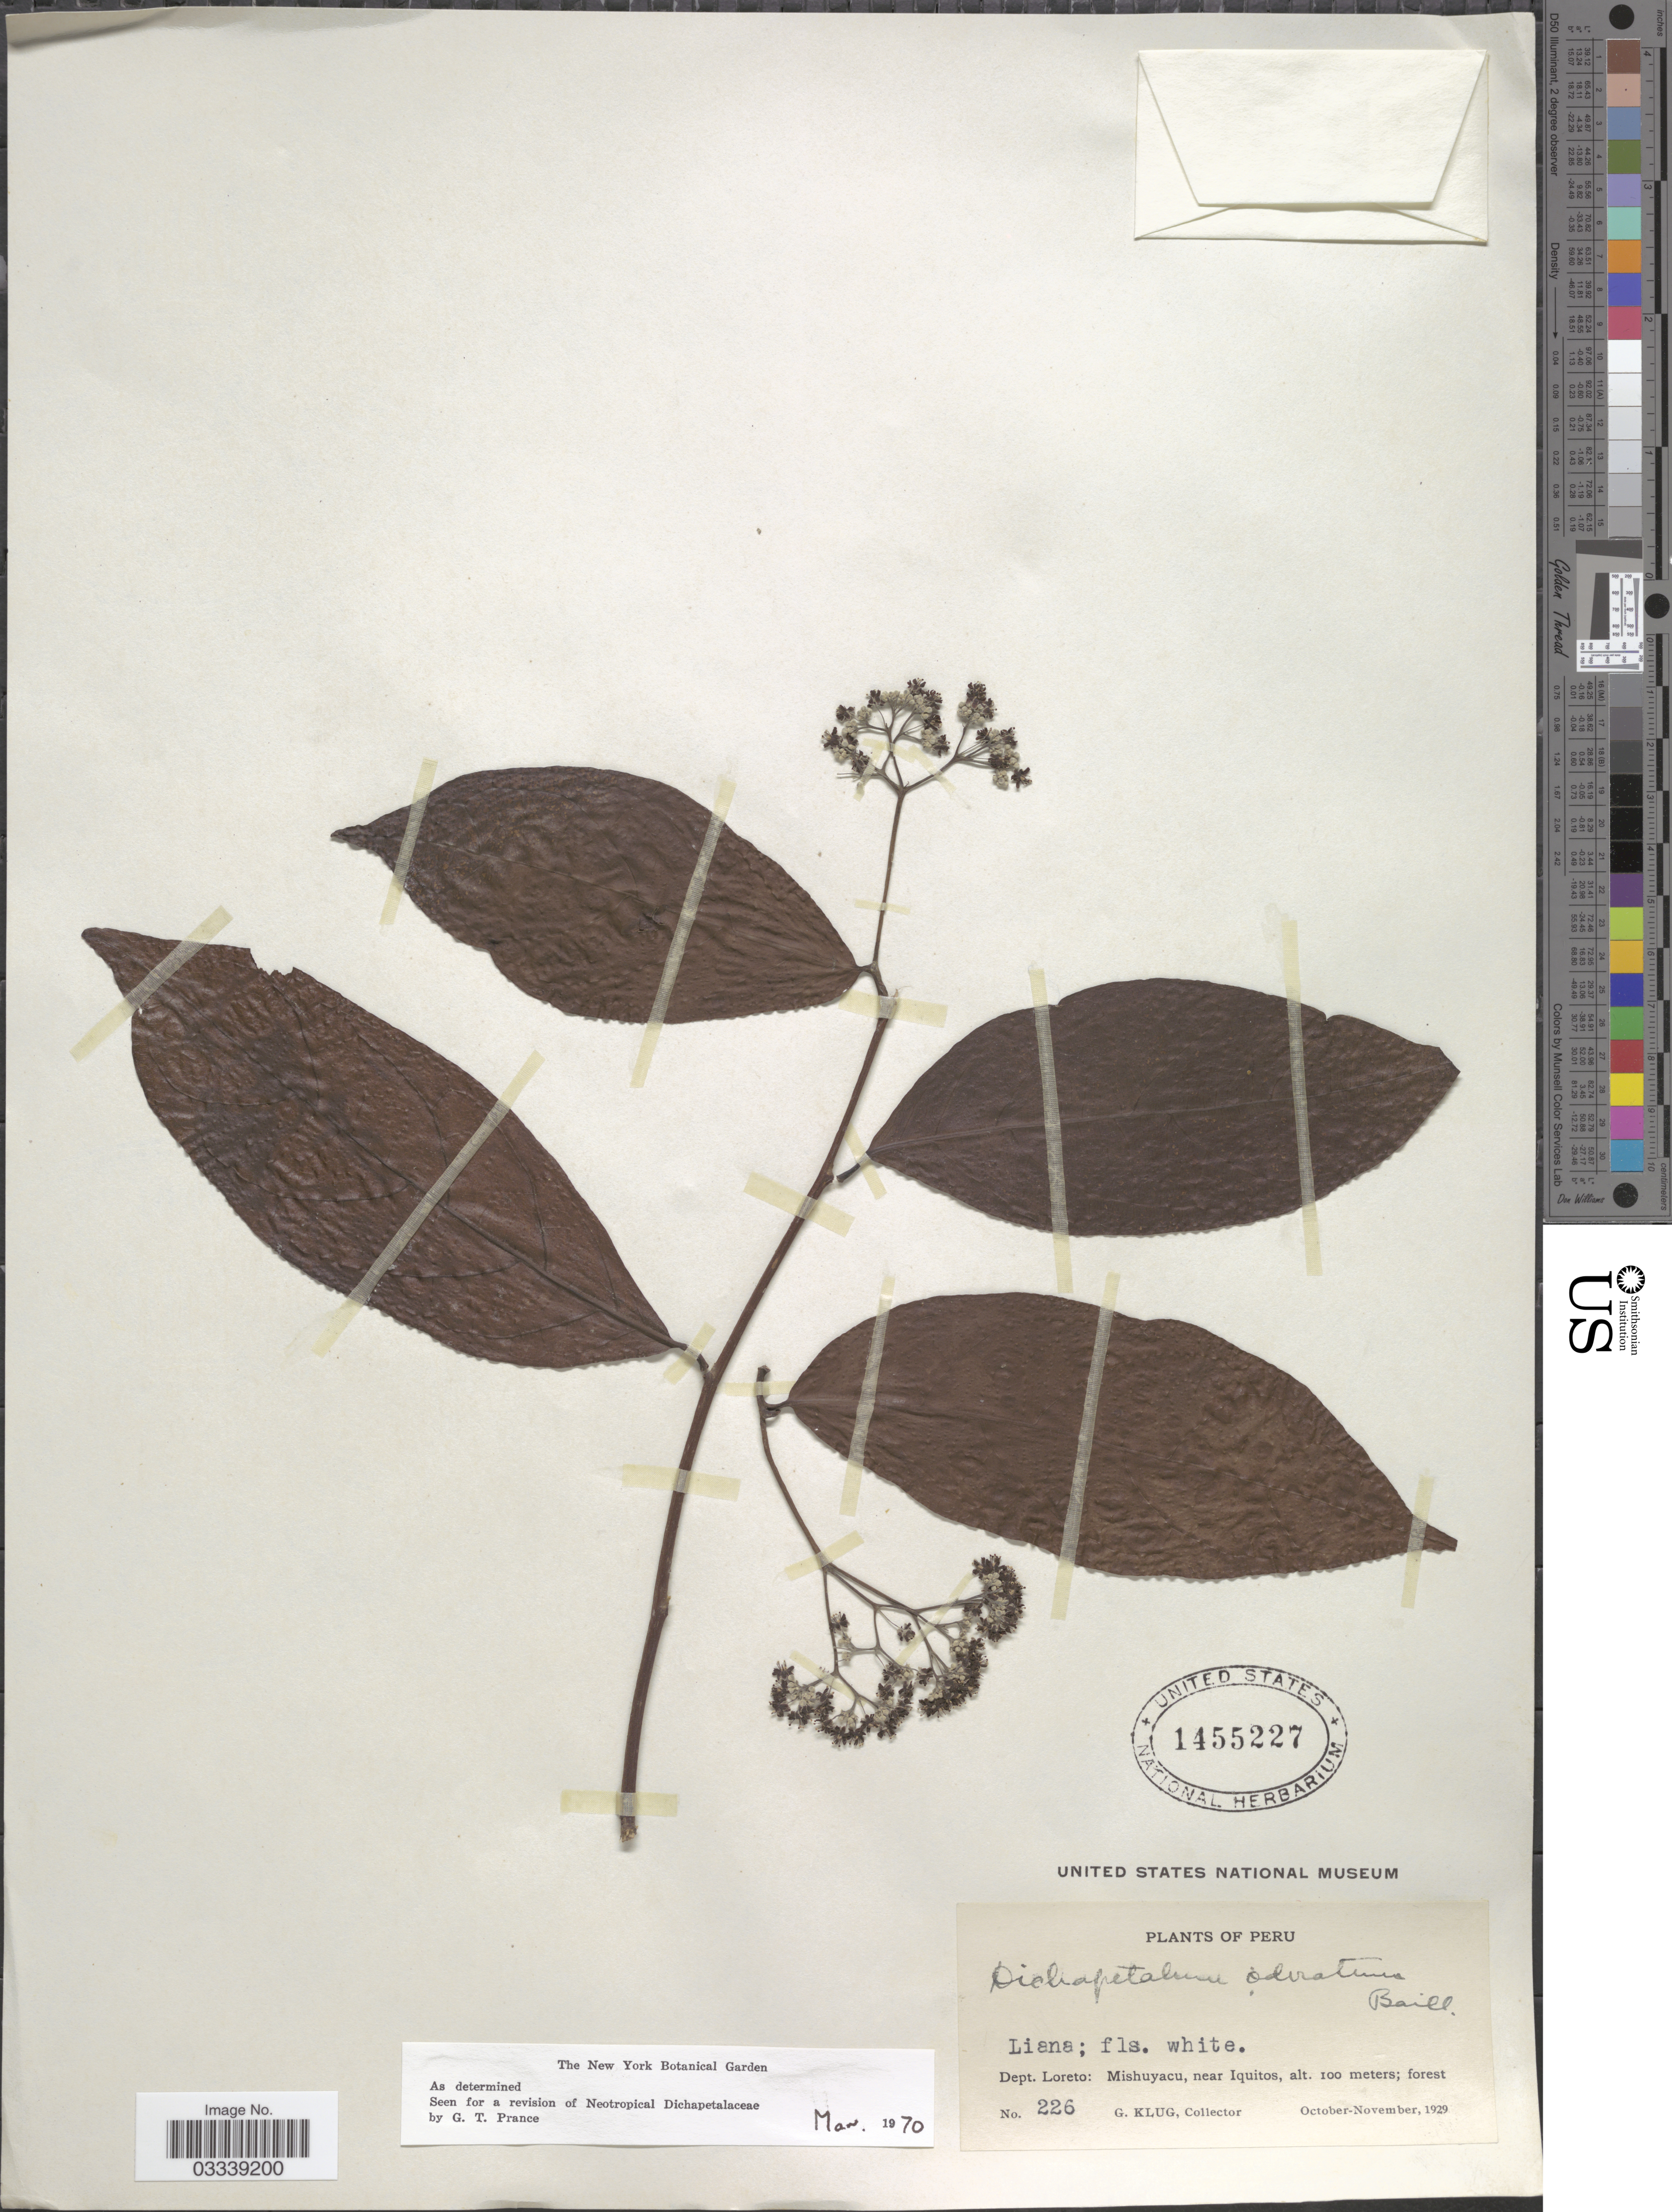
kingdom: Plantae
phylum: Tracheophyta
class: Magnoliopsida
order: Malpighiales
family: Dichapetalaceae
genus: Dichapetalum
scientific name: Dichapetalum odoratum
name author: Baill.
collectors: G. Klug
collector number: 226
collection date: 1929-10/1929-11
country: Peru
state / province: Loreto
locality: Dept. Loreto: Mishuyacu, near Iquitos.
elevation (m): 100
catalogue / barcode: US 1455227